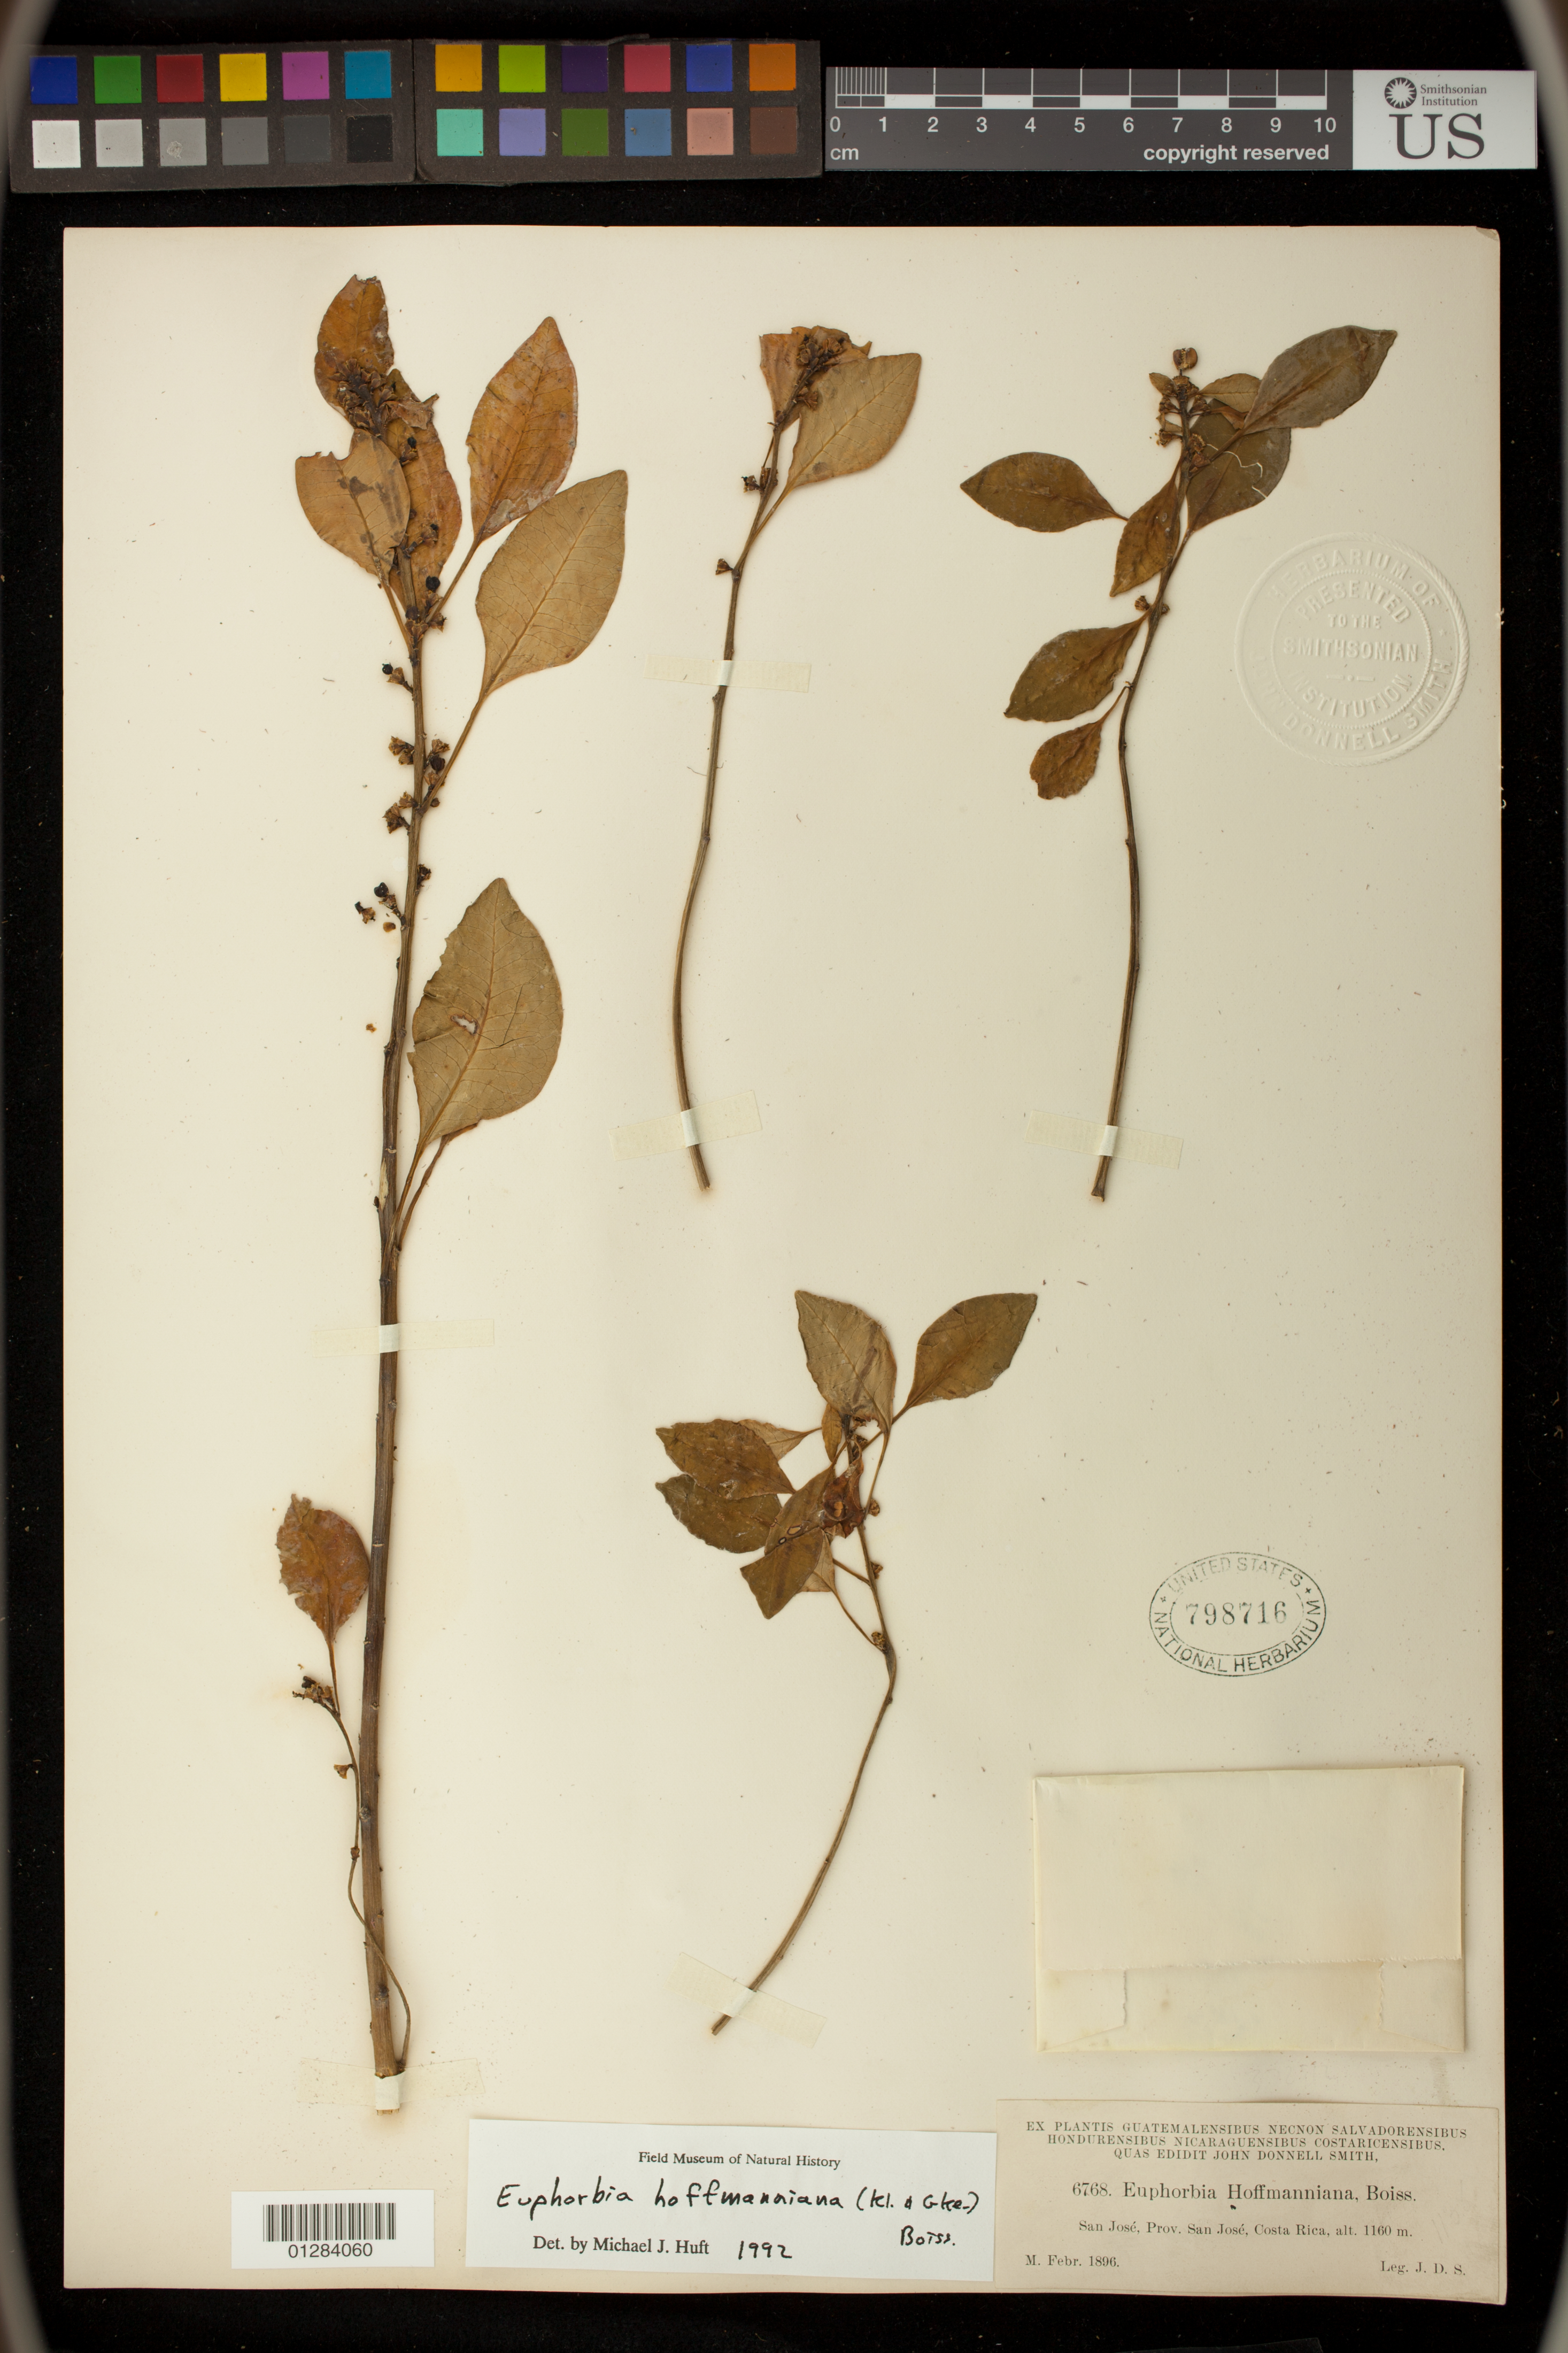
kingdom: Plantae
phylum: Tracheophyta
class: Magnoliopsida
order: Malpighiales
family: Euphorbiaceae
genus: Euphorbia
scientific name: Euphorbia hoffmanniana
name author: (Klotzsch & Garcke) Boiss.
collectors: J. Smith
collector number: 6768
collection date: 1896-02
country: Costa Rica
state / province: San Jose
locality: San Jose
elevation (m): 1180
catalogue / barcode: US 798716